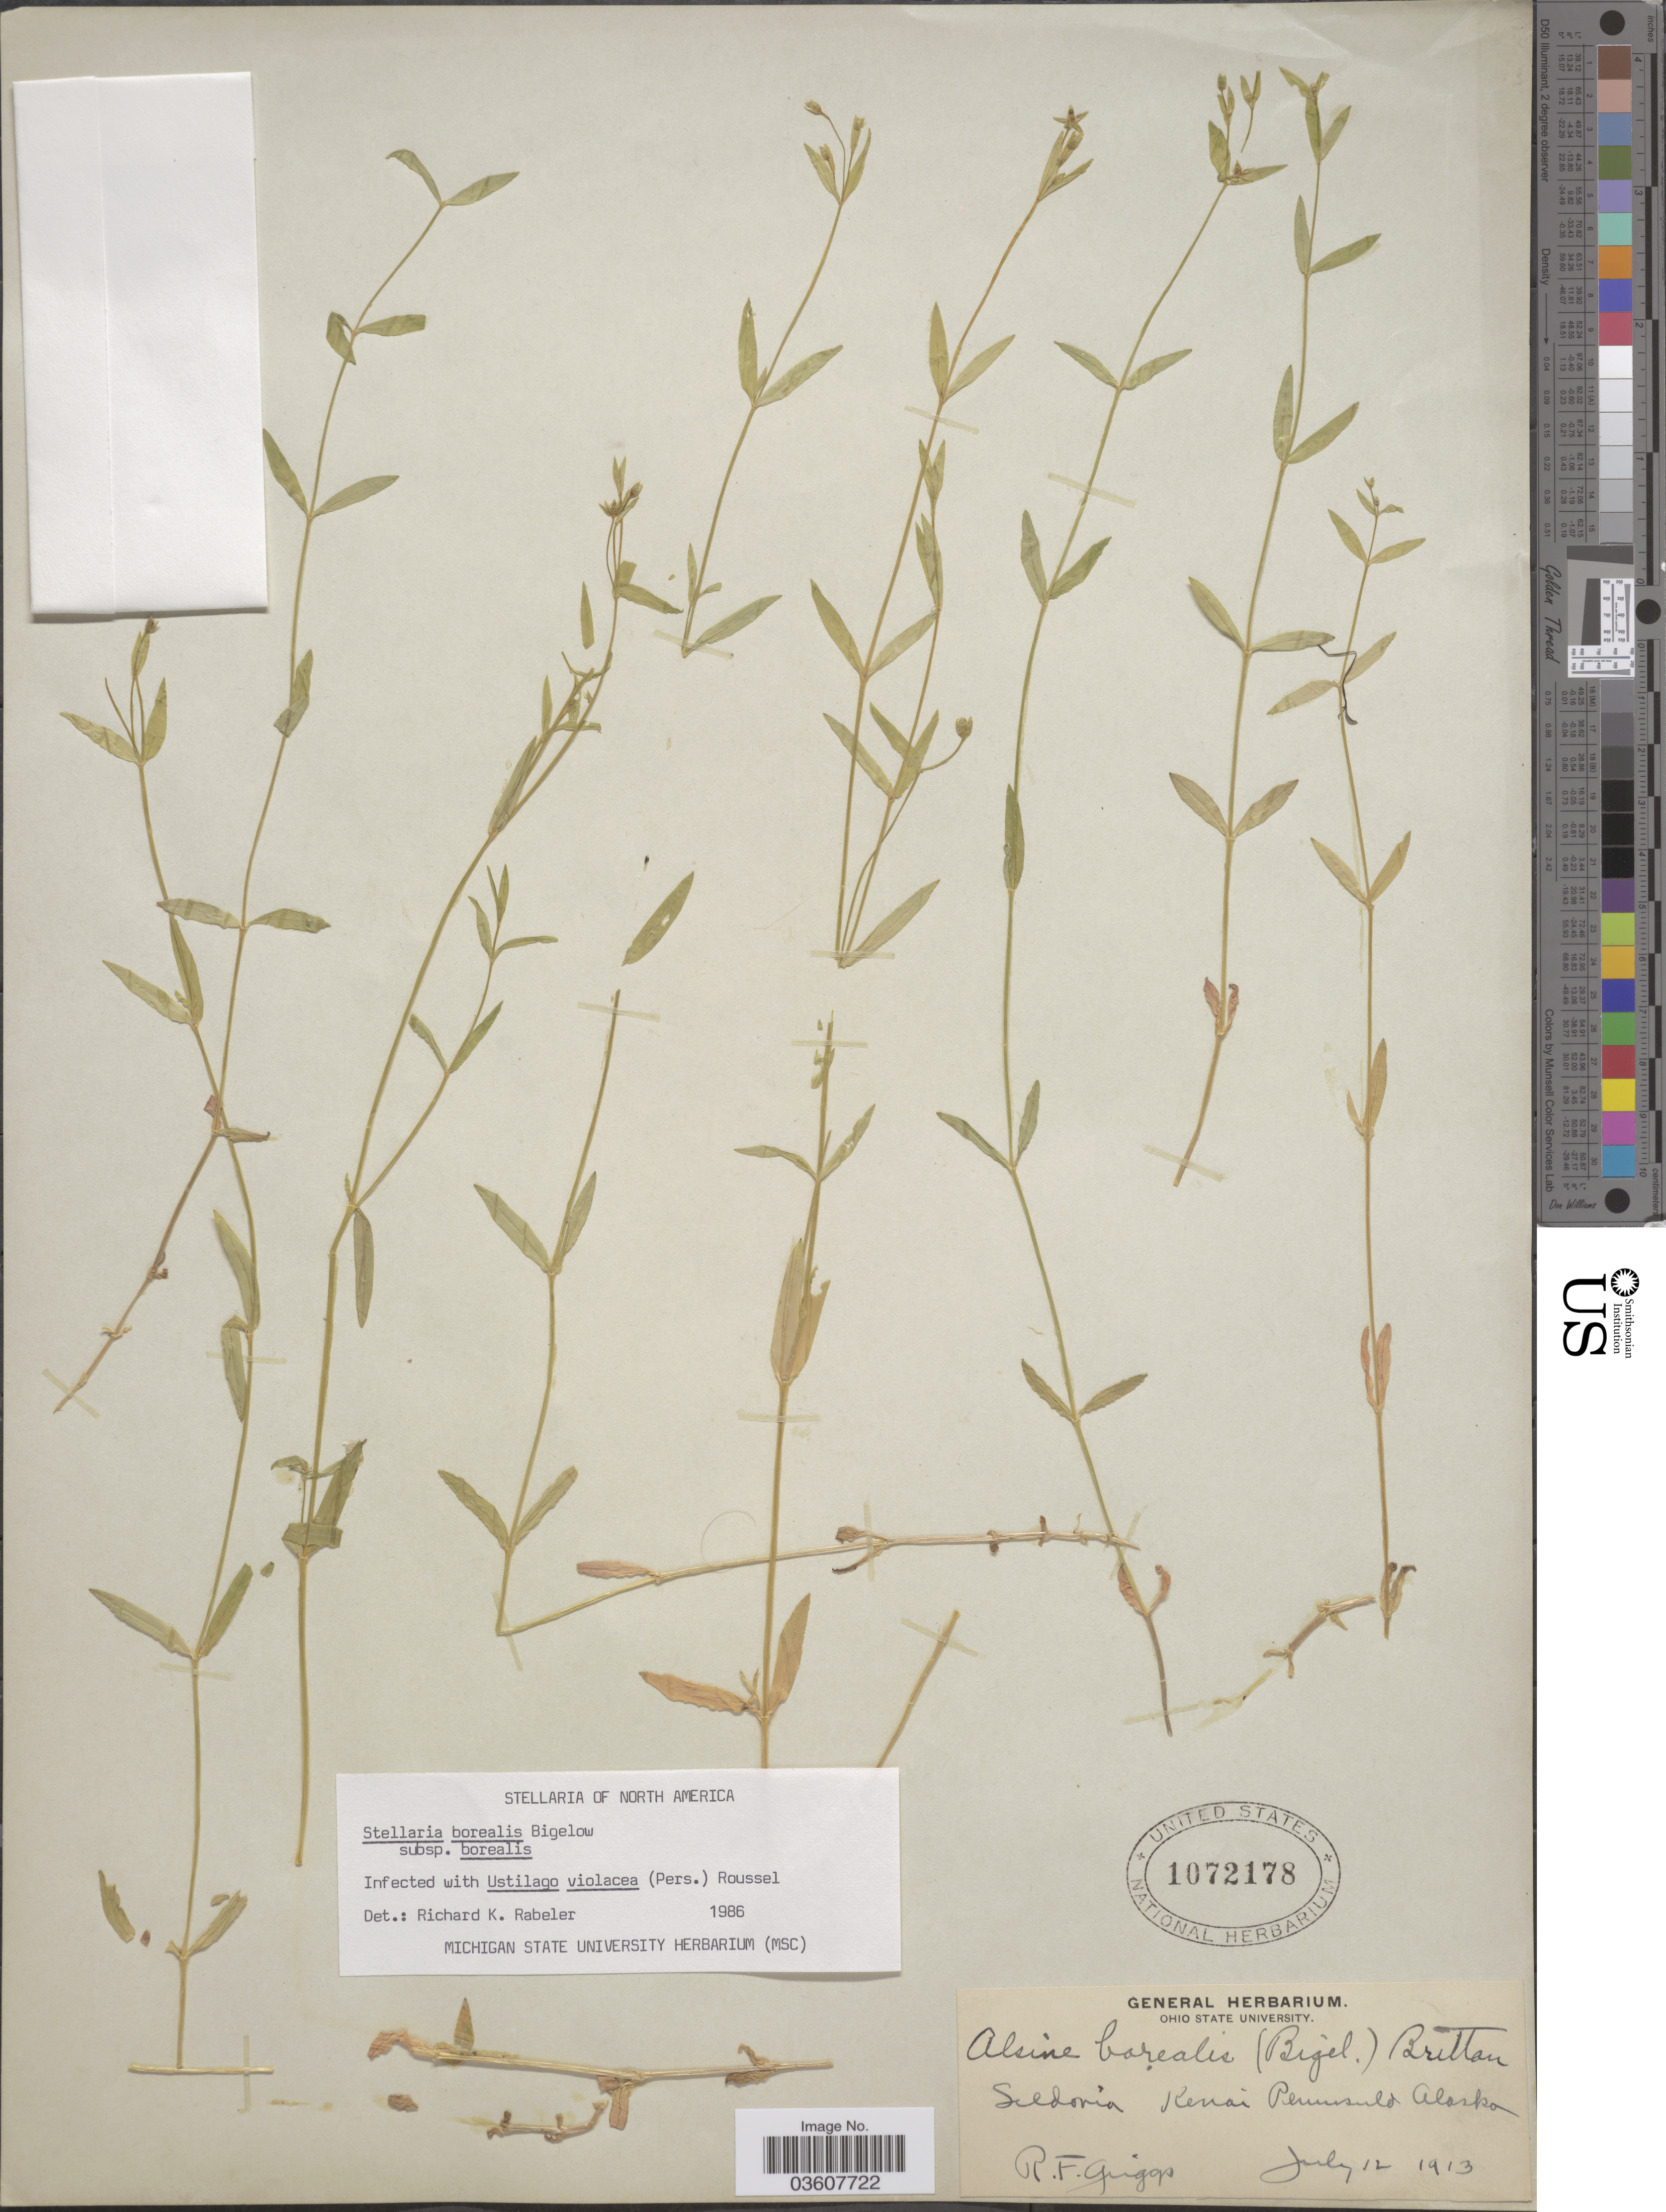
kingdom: Plantae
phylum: Tracheophyta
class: Magnoliopsida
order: Caryophyllales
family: Caryophyllaceae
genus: Stellaria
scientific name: Stellaria borealis subsp. borealis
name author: Bigelow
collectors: R. F. Griggs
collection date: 1913-07-12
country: United States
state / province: Alaska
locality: Seldovia Kenai Peninsula Alaska.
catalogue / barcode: US 1072178